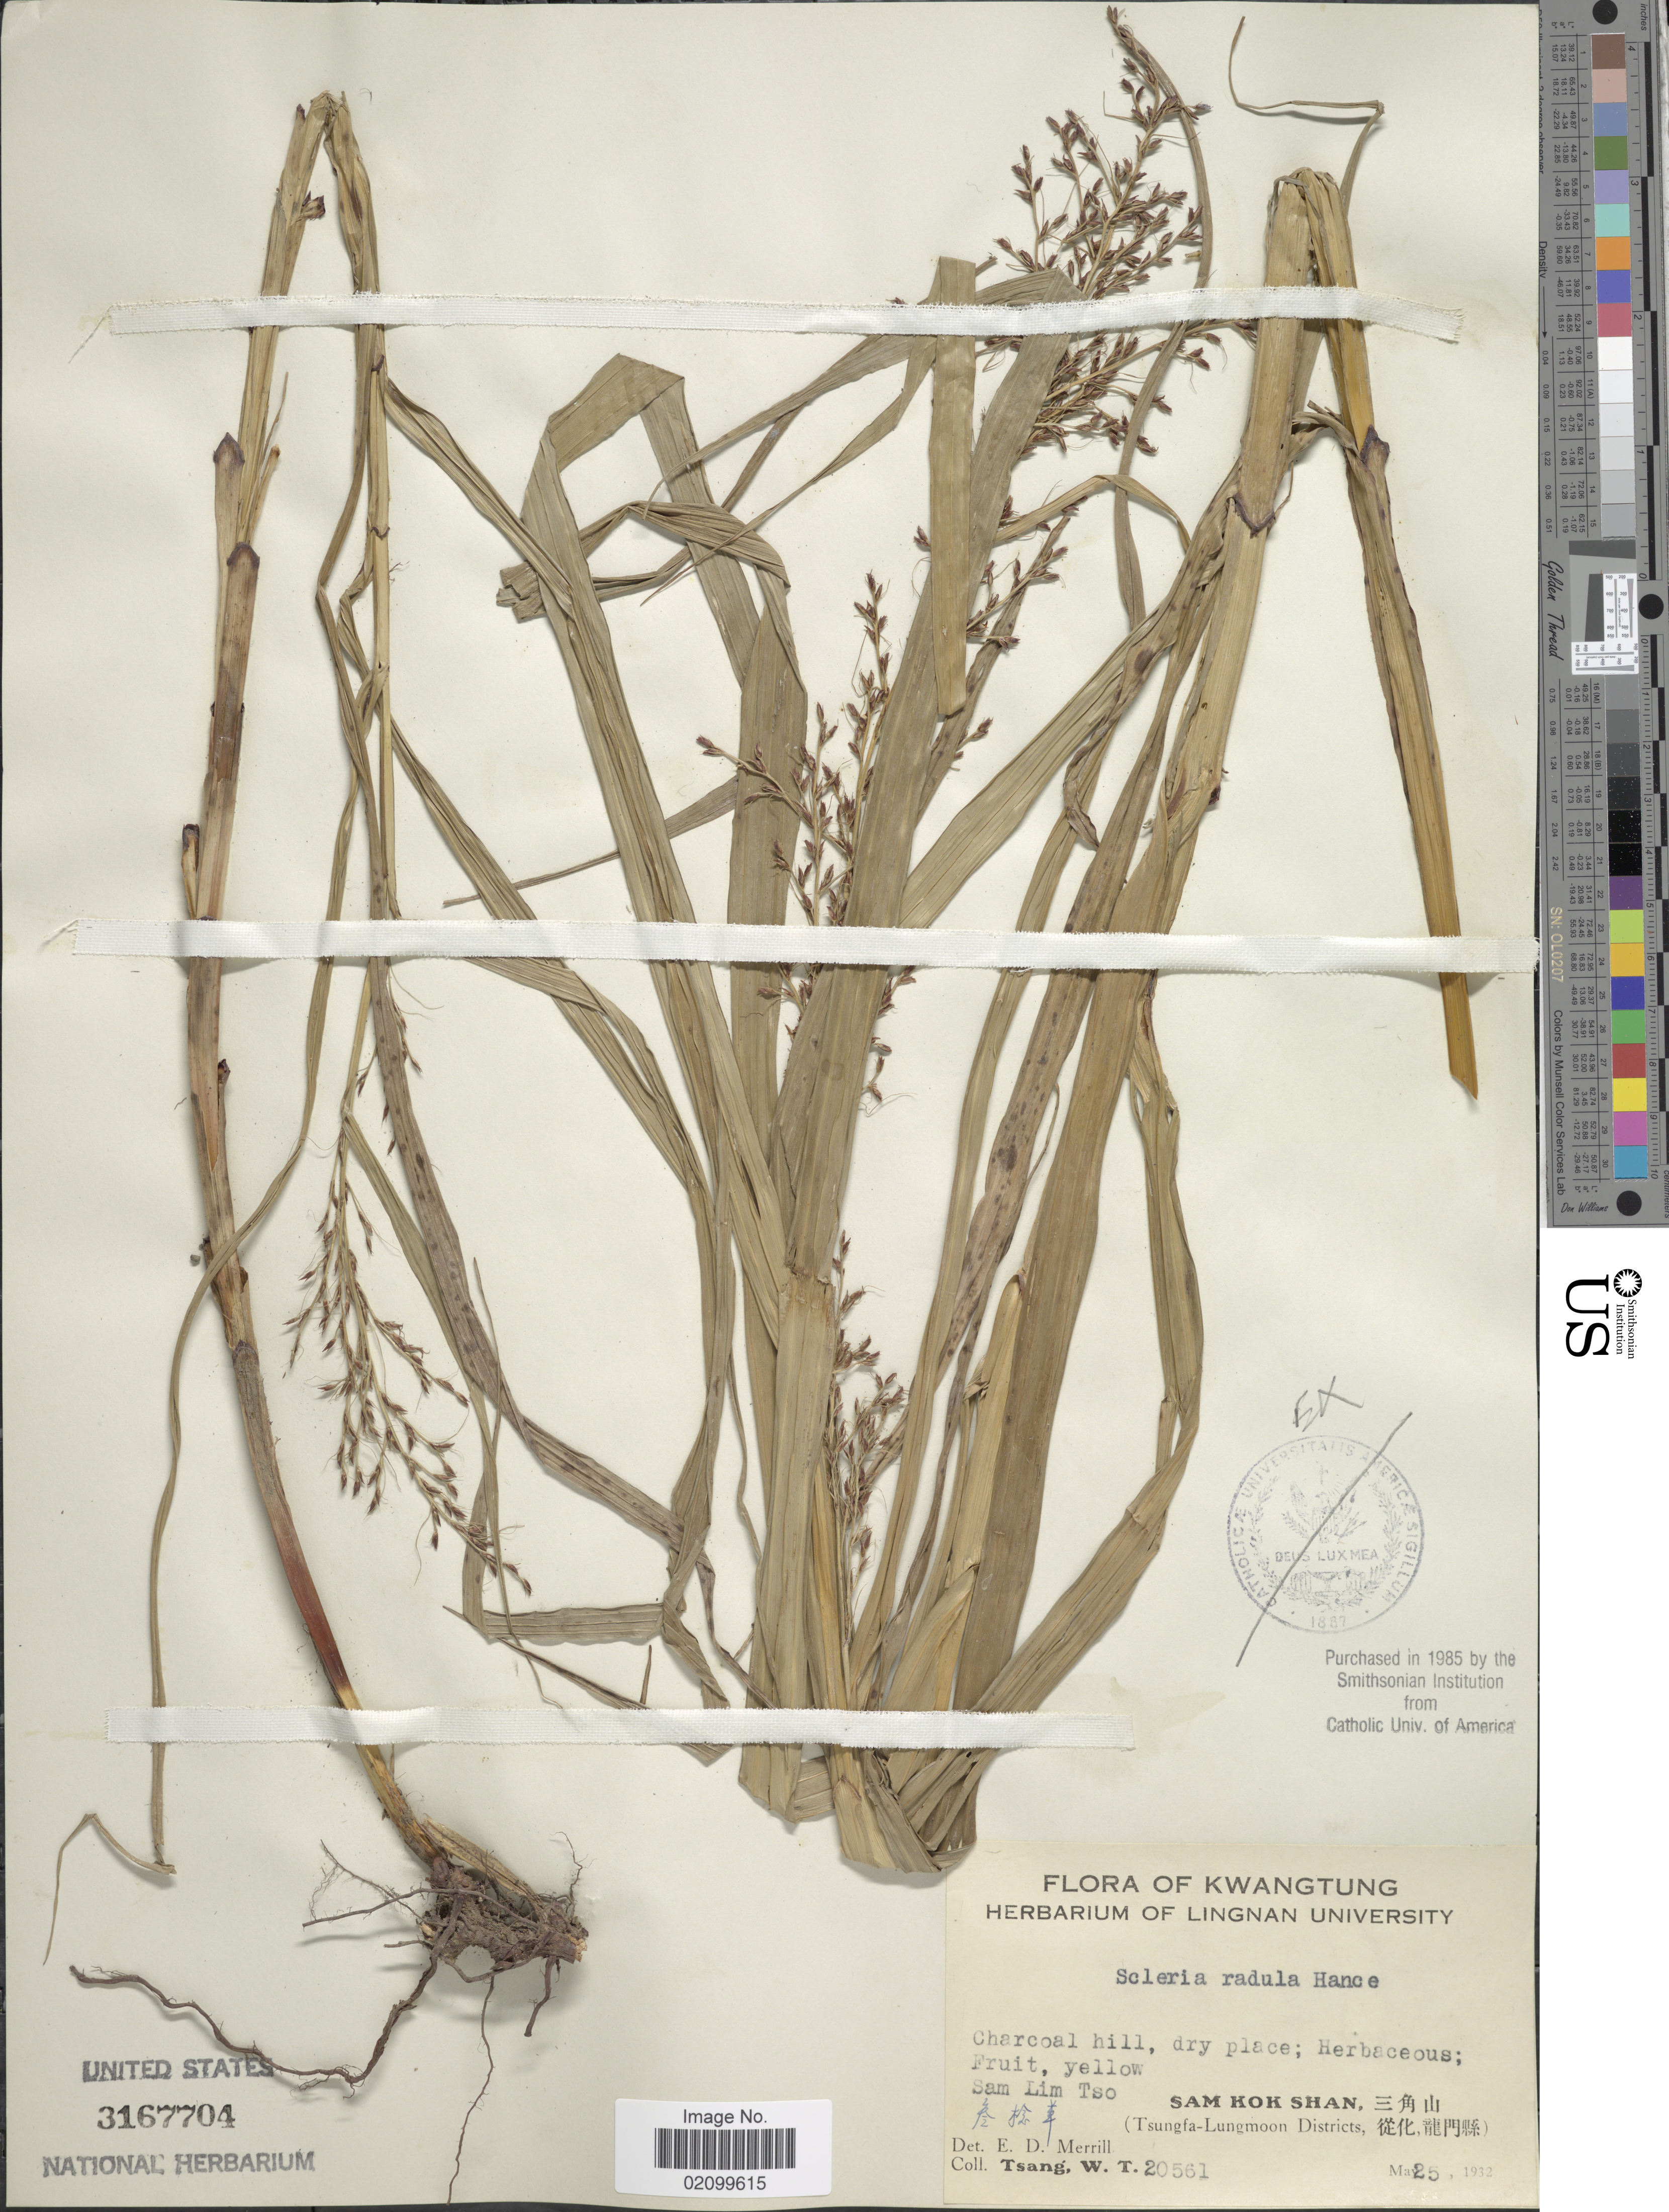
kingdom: Plantae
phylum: Tracheophyta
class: Liliopsida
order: Poales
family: Cyperaceae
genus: Scleria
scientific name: Scleria terrestris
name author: (L.) Fassett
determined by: Zhang, Shuren, (PE), Institute of Botany, Chinese Academy of Sciences (CHINA)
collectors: W. T. Tsang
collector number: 20561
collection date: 1932-05-25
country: China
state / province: Guangdong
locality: Kwangtung. Sam Lim Tso. Sam Kok Shan (Tsungfa- Lungmoon Districts)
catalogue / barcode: US 3167704